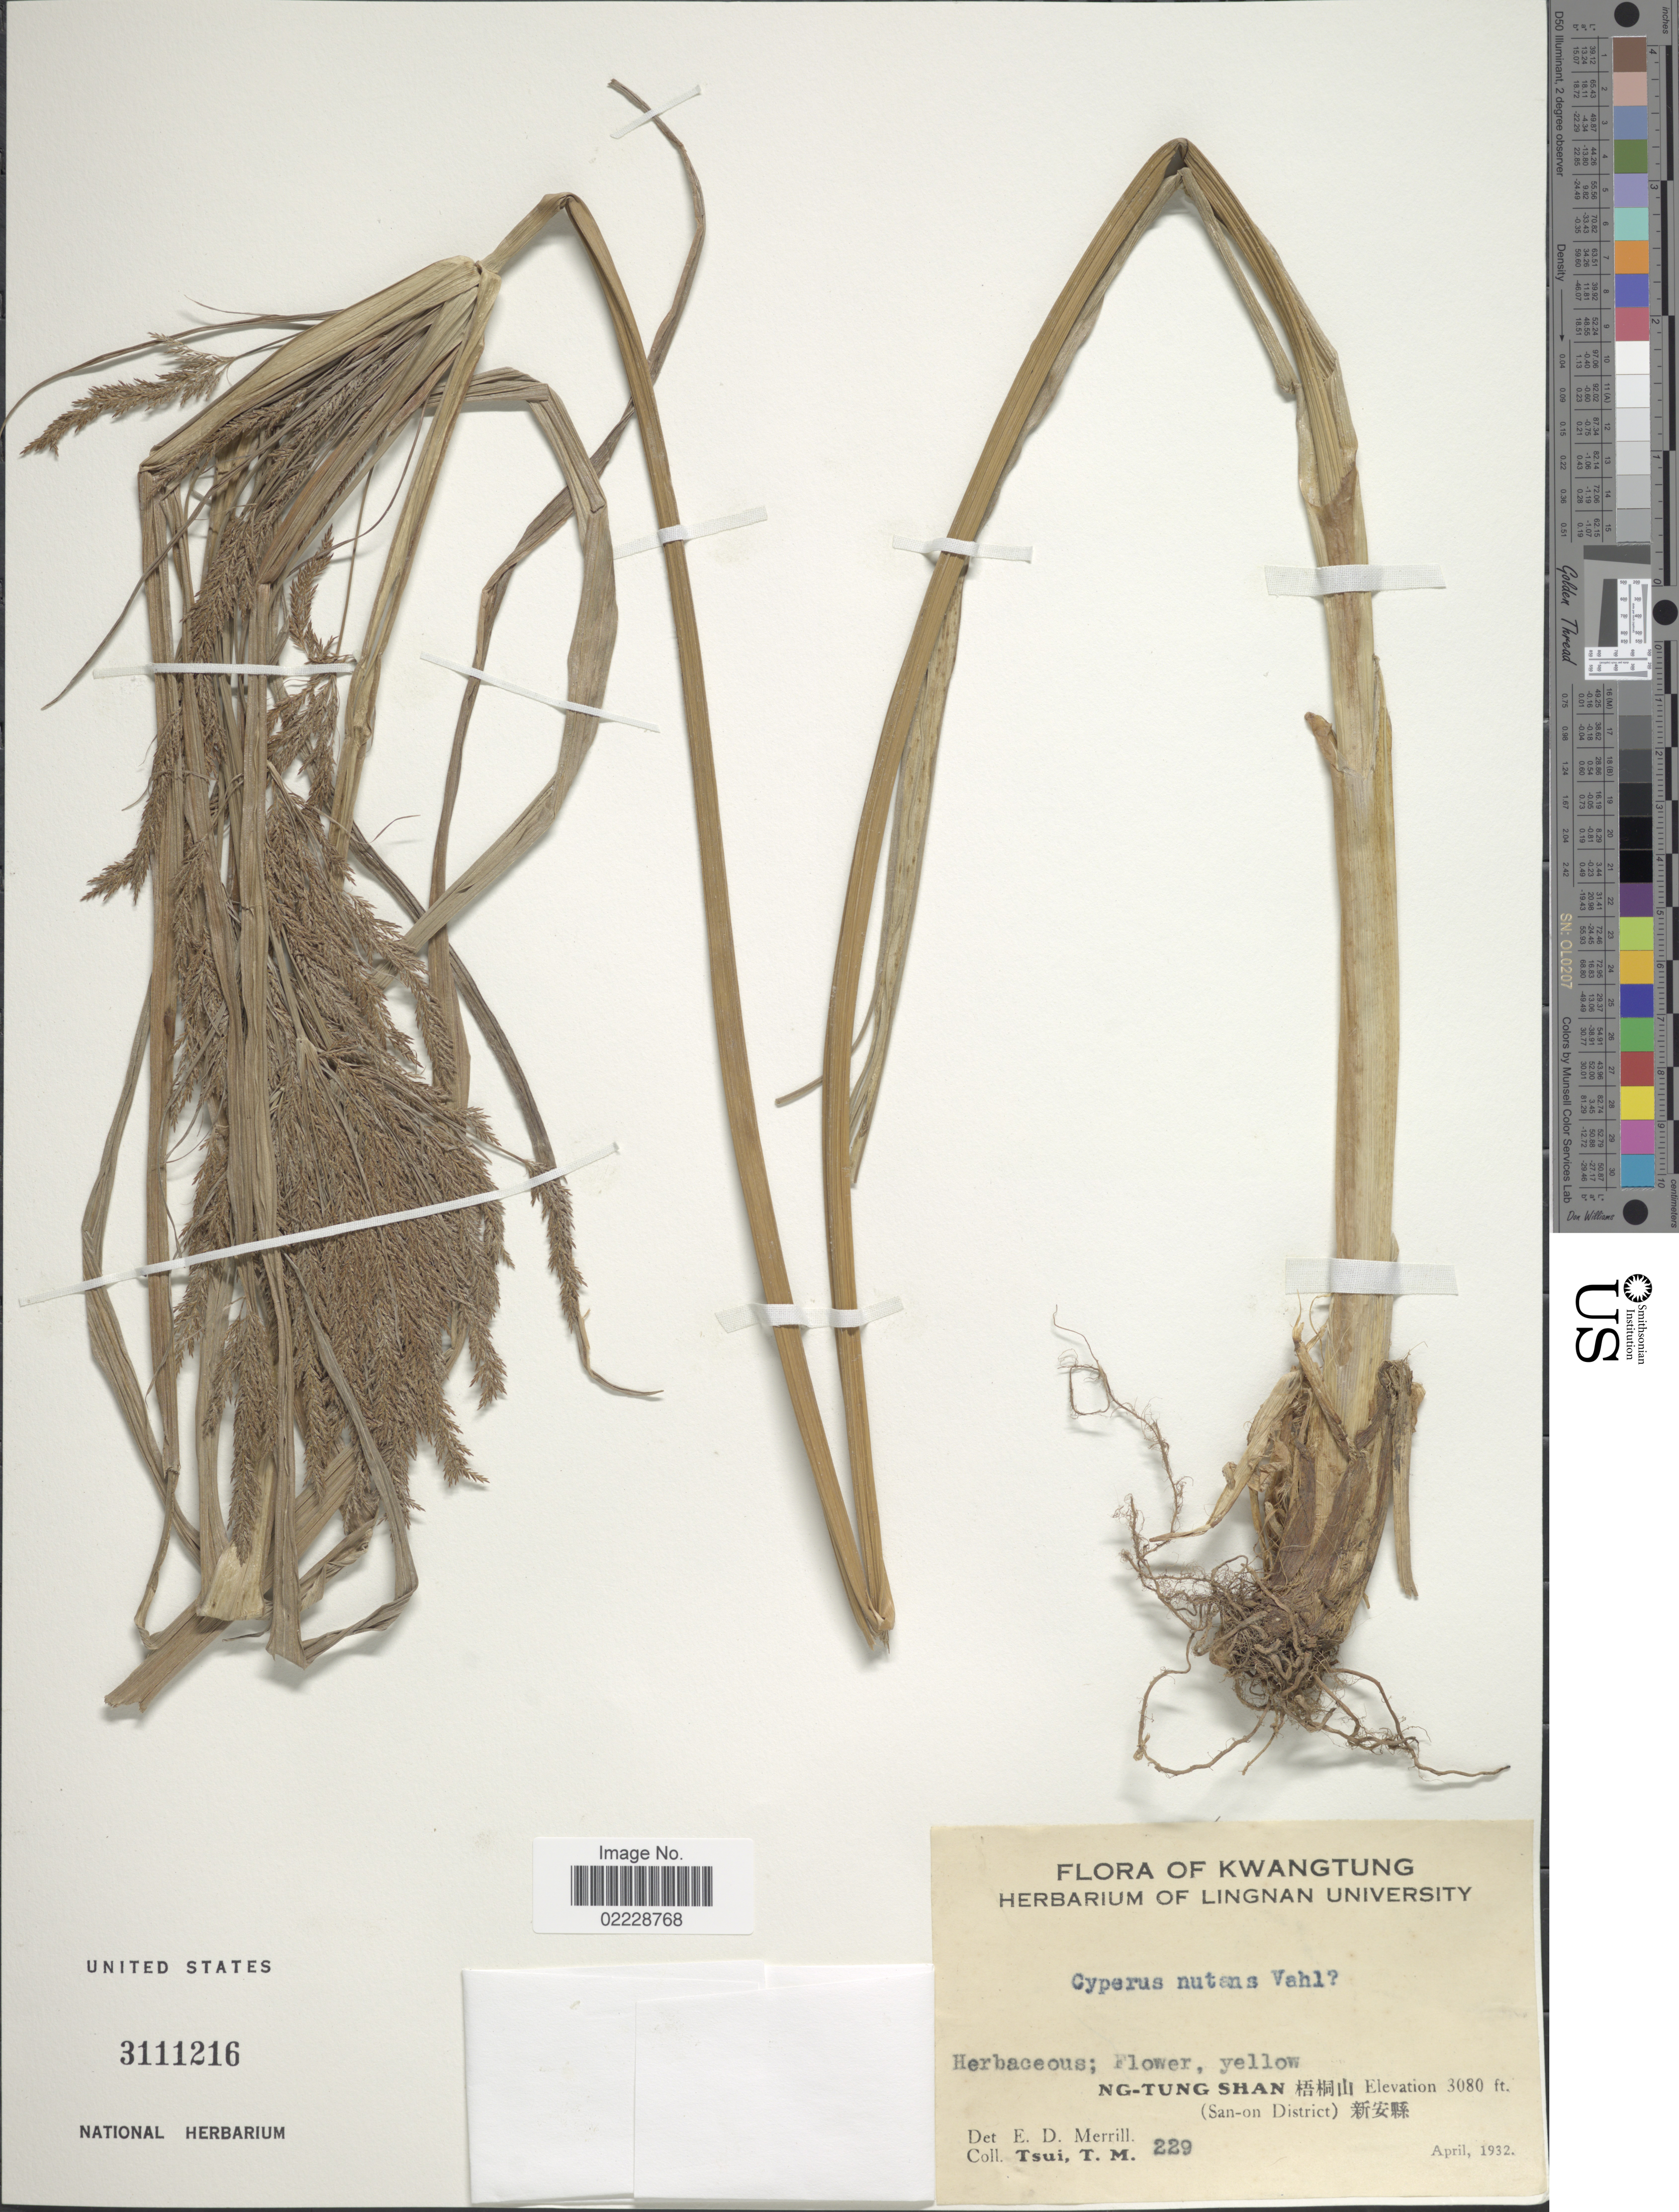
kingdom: Plantae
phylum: Tracheophyta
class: Liliopsida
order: Poales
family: Cyperaceae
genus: Cyperus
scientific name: Cyperus nutans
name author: Vahl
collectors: T. Tsui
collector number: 229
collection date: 1932-04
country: China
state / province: Guangdong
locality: Ng-Tung Shan (San-on District). Kwangtung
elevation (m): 939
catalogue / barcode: US 3111216